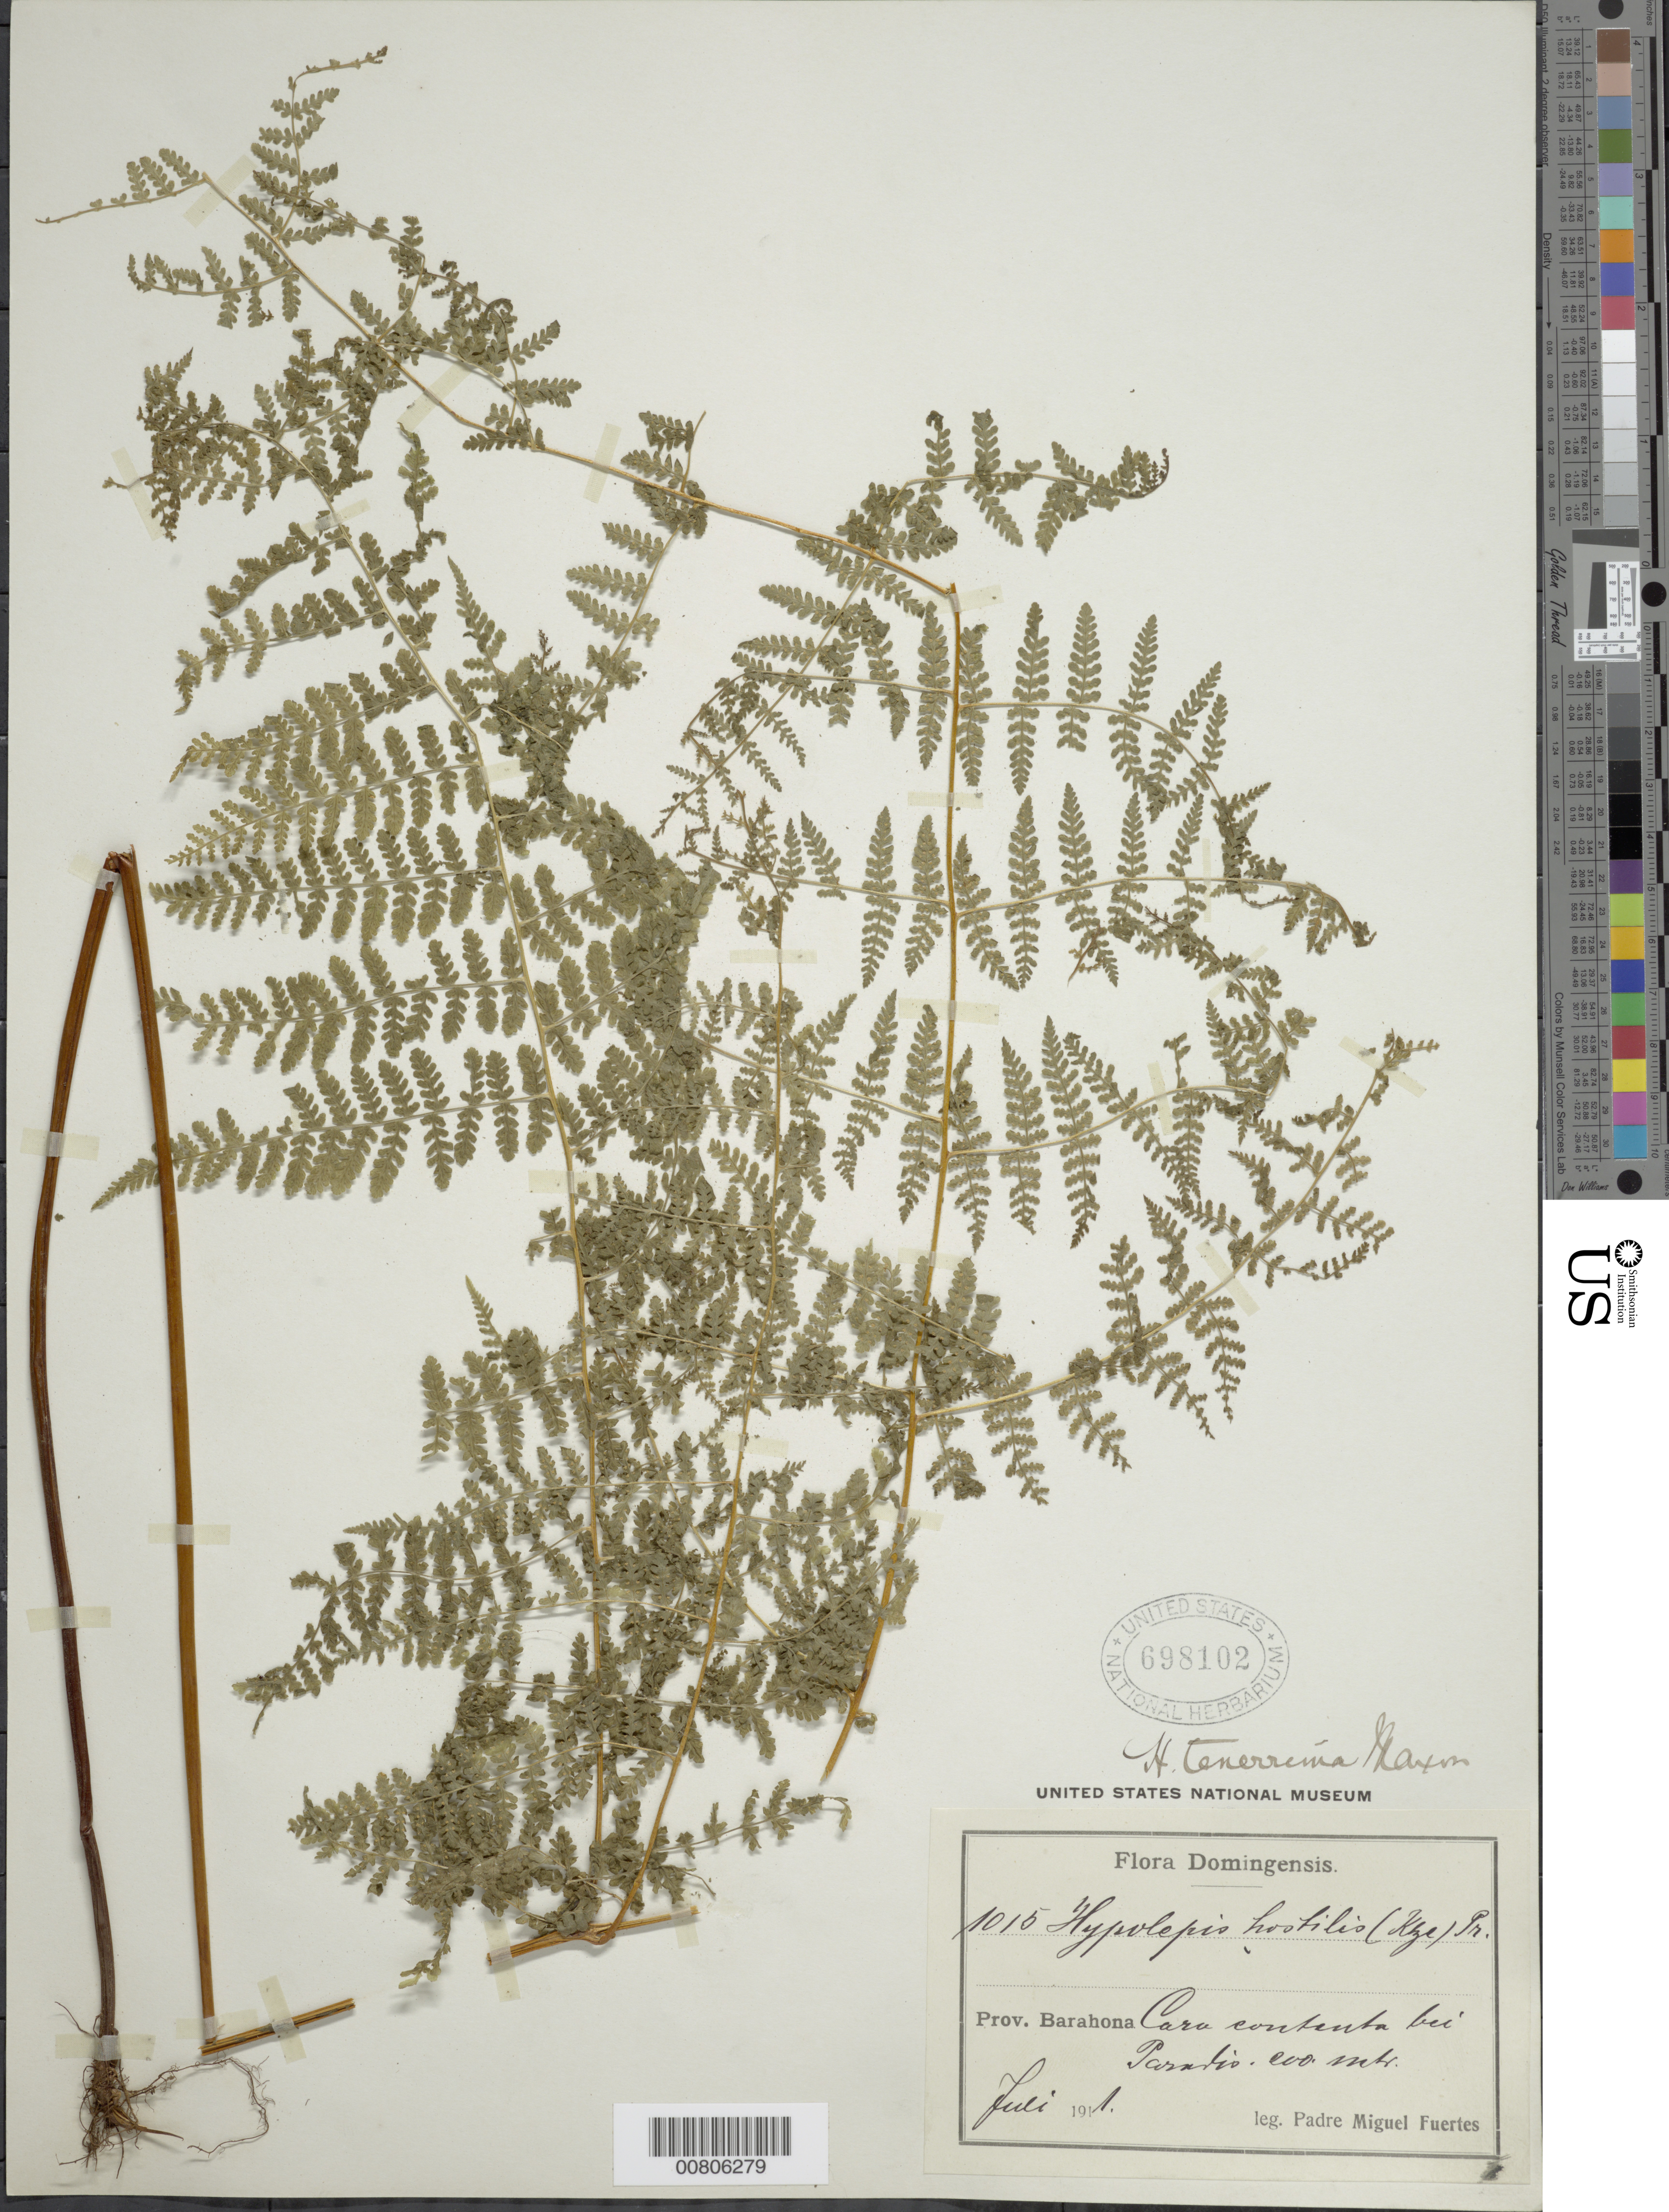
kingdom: Plantae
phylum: Tracheophyta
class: Polypodiopsida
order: Polypodiales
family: Dennstaedtiaceae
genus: Hypolepis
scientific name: Hypolepis tenerrima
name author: Maxon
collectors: M. D. Fuertes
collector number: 1015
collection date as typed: Jul 1911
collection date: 1911-07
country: Dominican Republic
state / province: Barahona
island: Hispaniola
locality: Paradis vicinity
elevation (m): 200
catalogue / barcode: US 698102